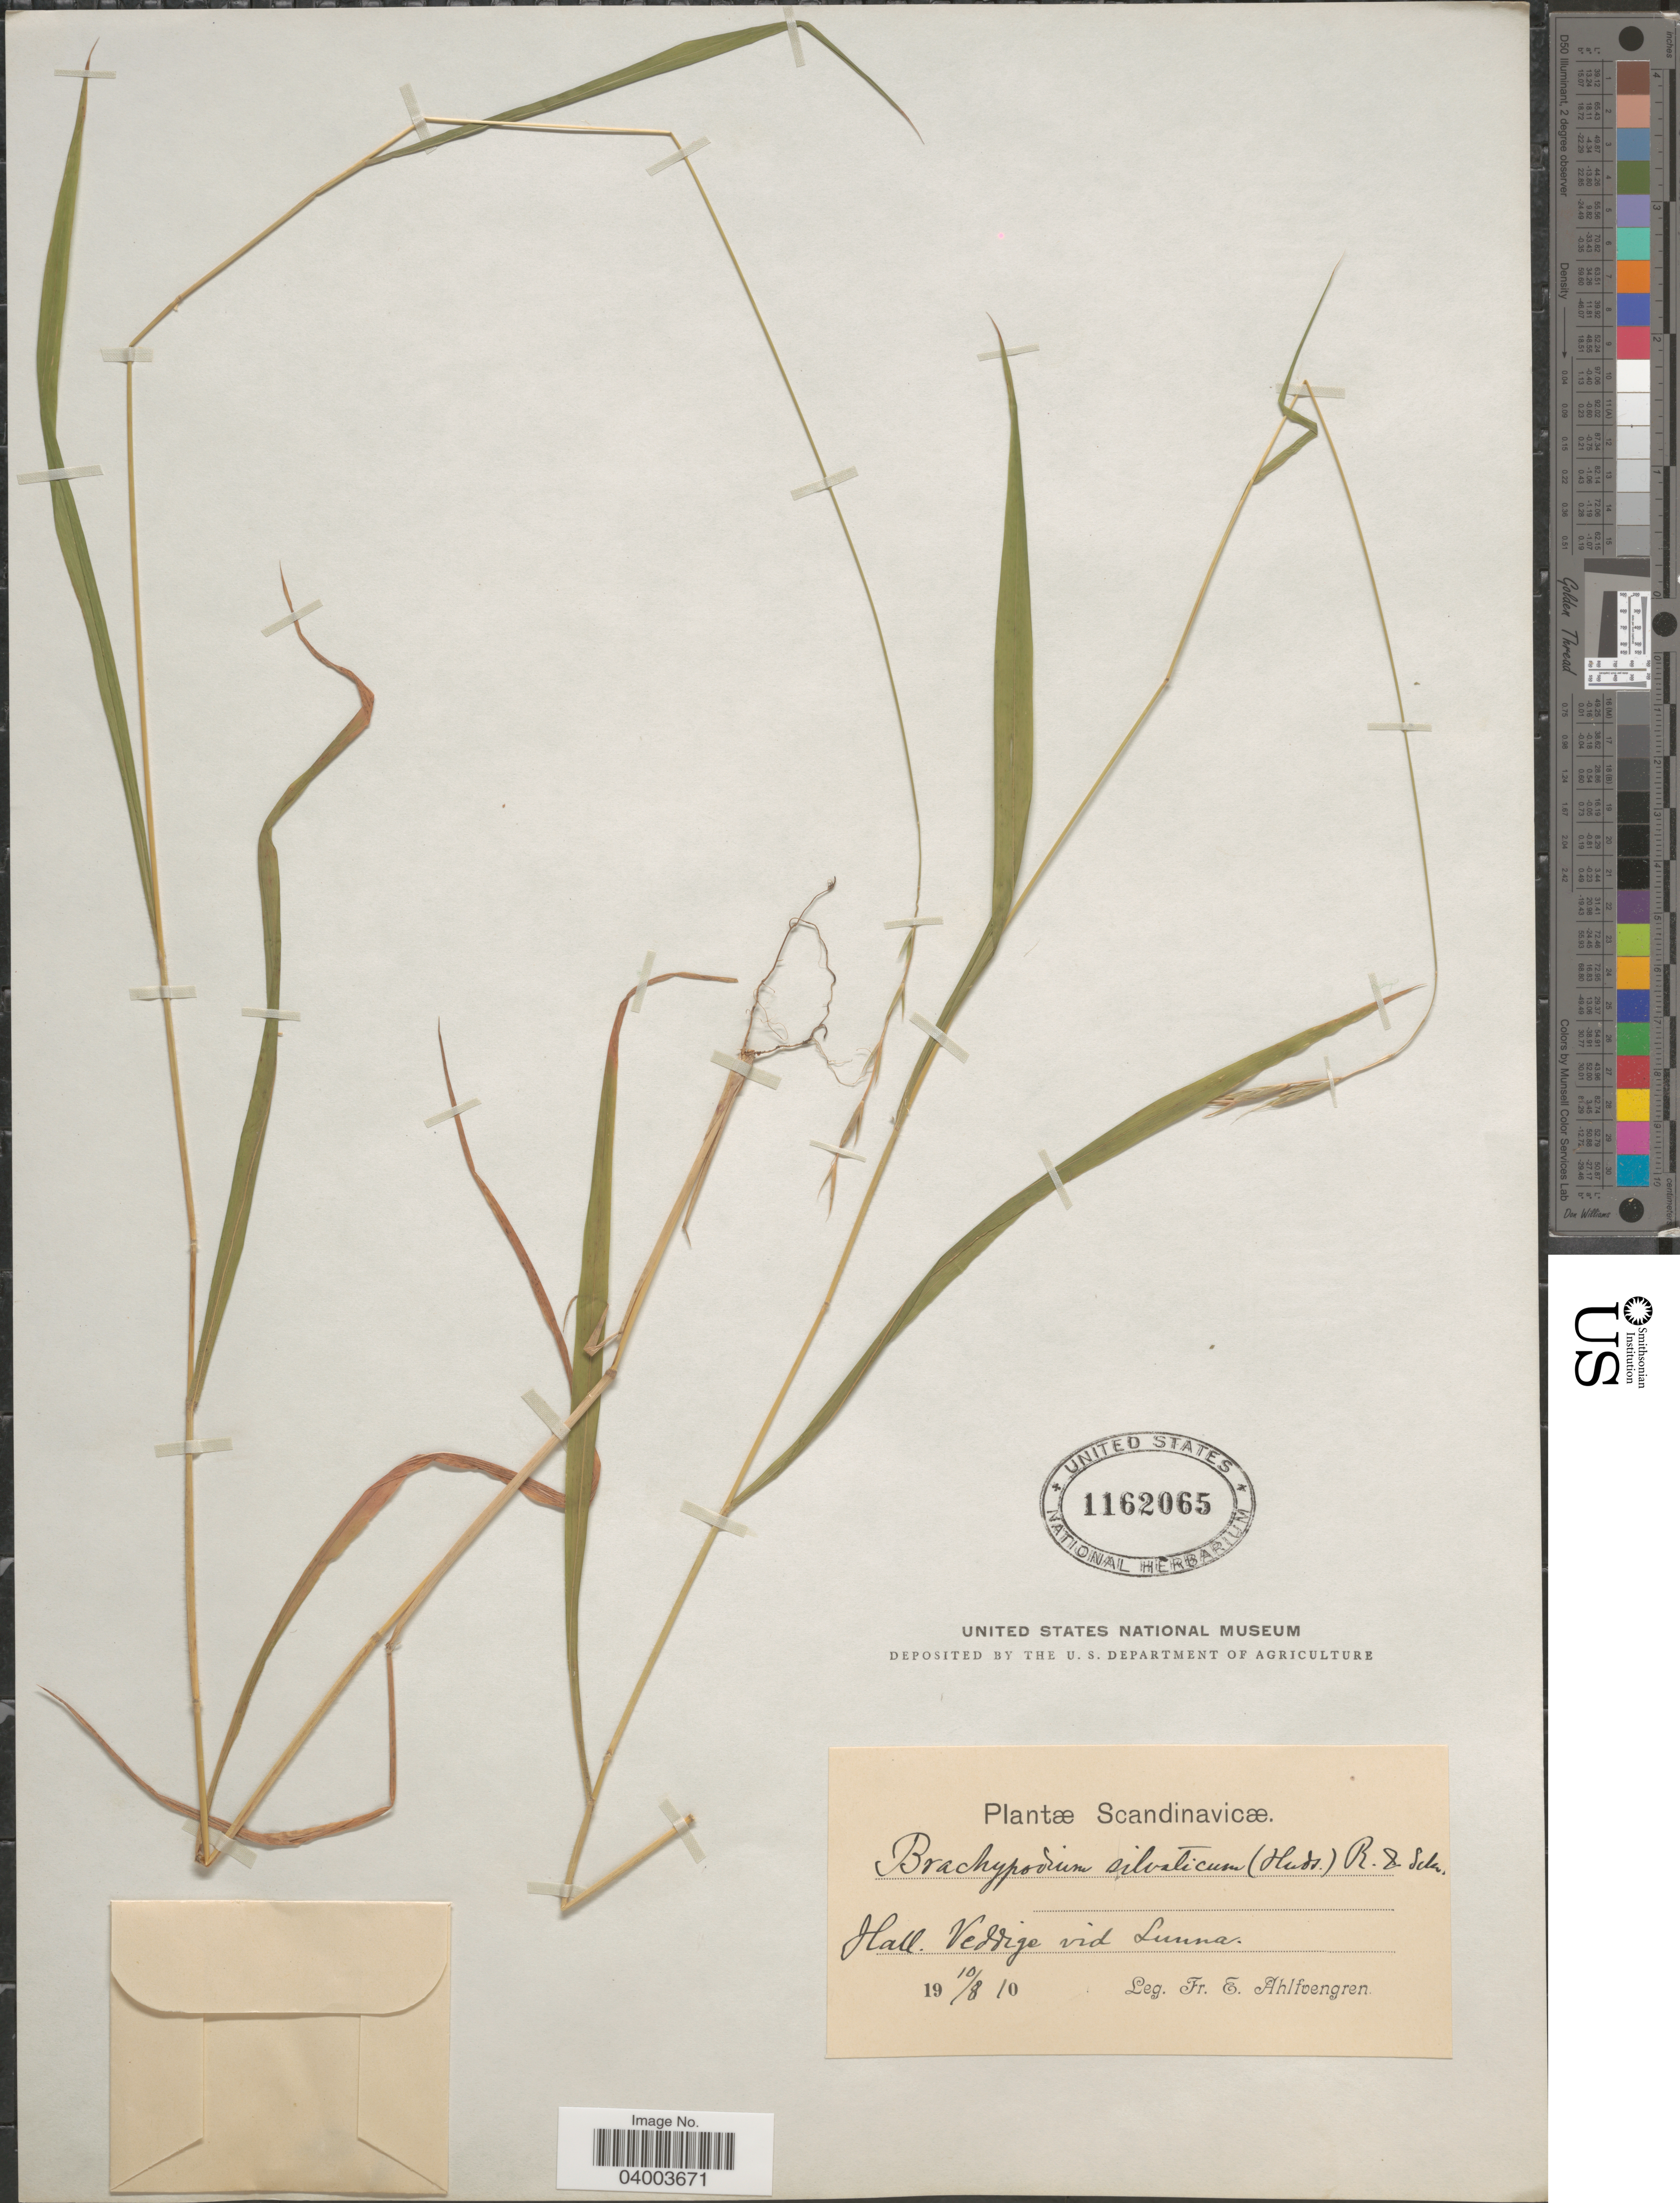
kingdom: Plantae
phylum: Tracheophyta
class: Liliopsida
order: Poales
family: Poaceae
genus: Brachypodium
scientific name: Brachypodium sylvaticum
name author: (Huds.) P. Beauv.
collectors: E. Ahlfvengren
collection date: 1910-08-10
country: Sweden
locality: Scandinaviæ. Hall. Veddige vid Lunna.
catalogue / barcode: US 1162065